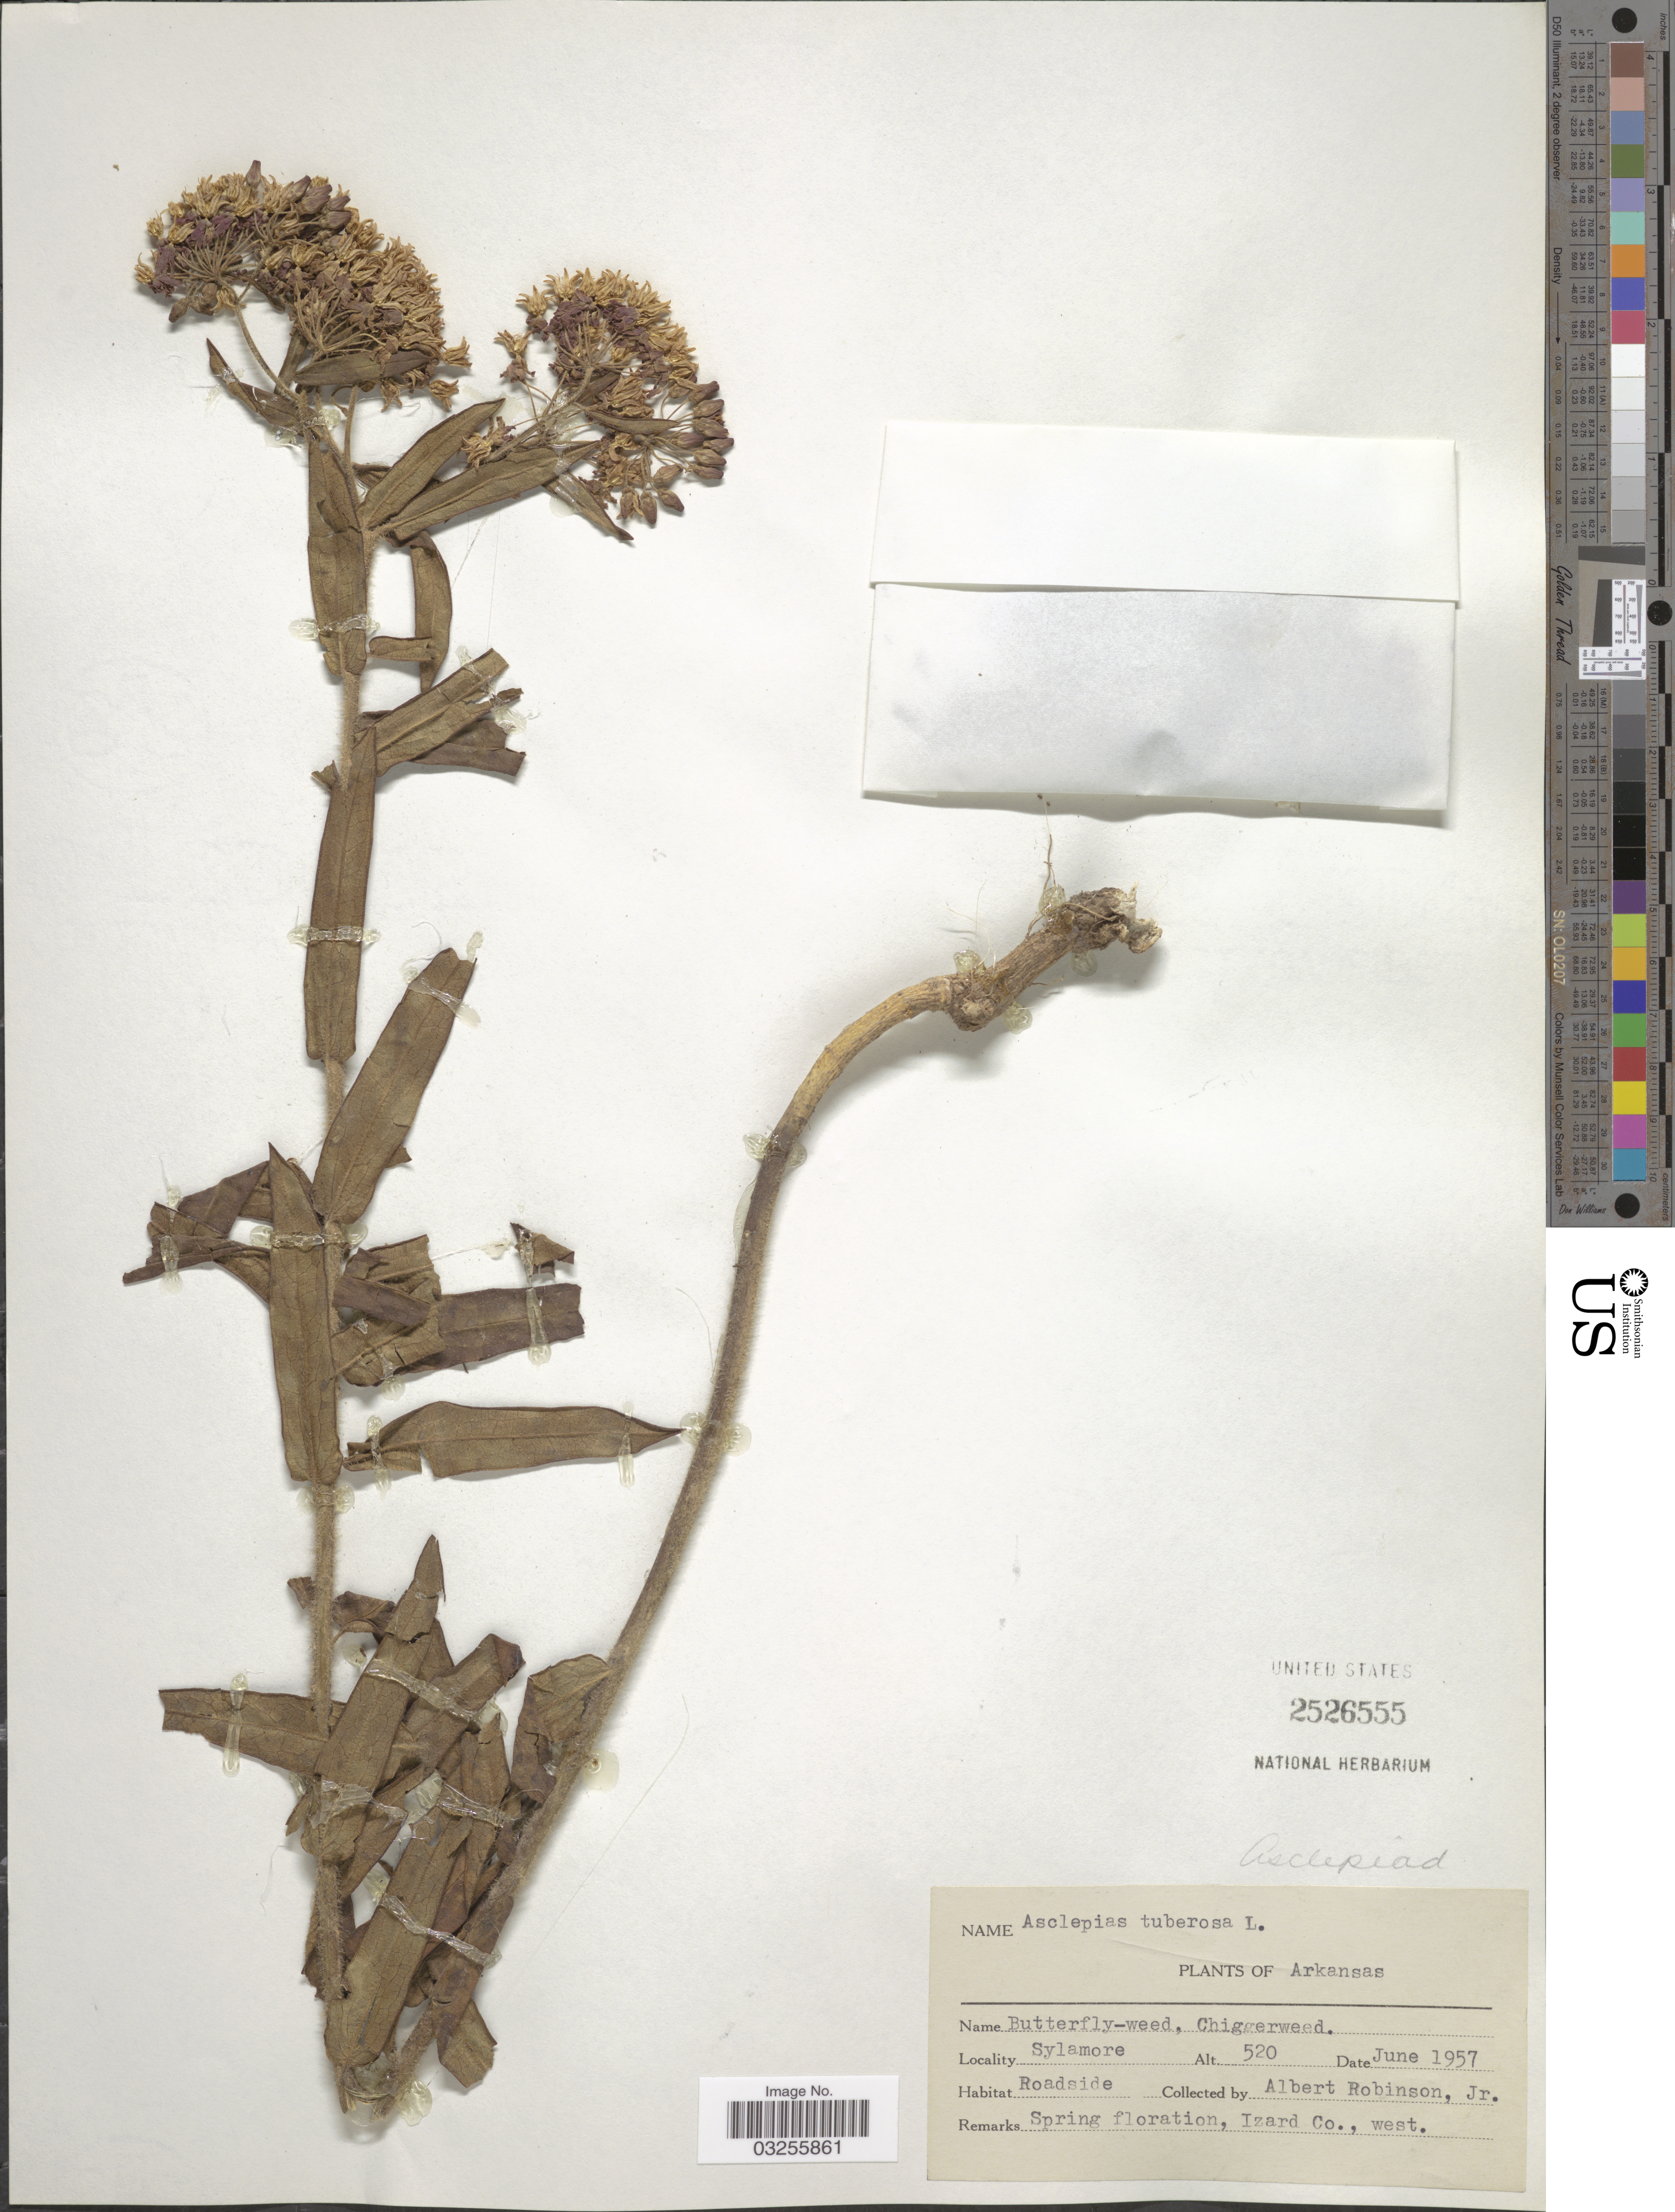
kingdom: Plantae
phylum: Tracheophyta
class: Magnoliopsida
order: Gentianales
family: Apocynaceae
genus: Asclepias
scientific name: Asclepias tuberosa subsp. interior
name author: Woodson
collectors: A. Robinson Jr.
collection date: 1957-06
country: United States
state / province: Arkansas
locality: Sylamore. Roadside. Spring floration, Izard Co., west.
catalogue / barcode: US 2526555